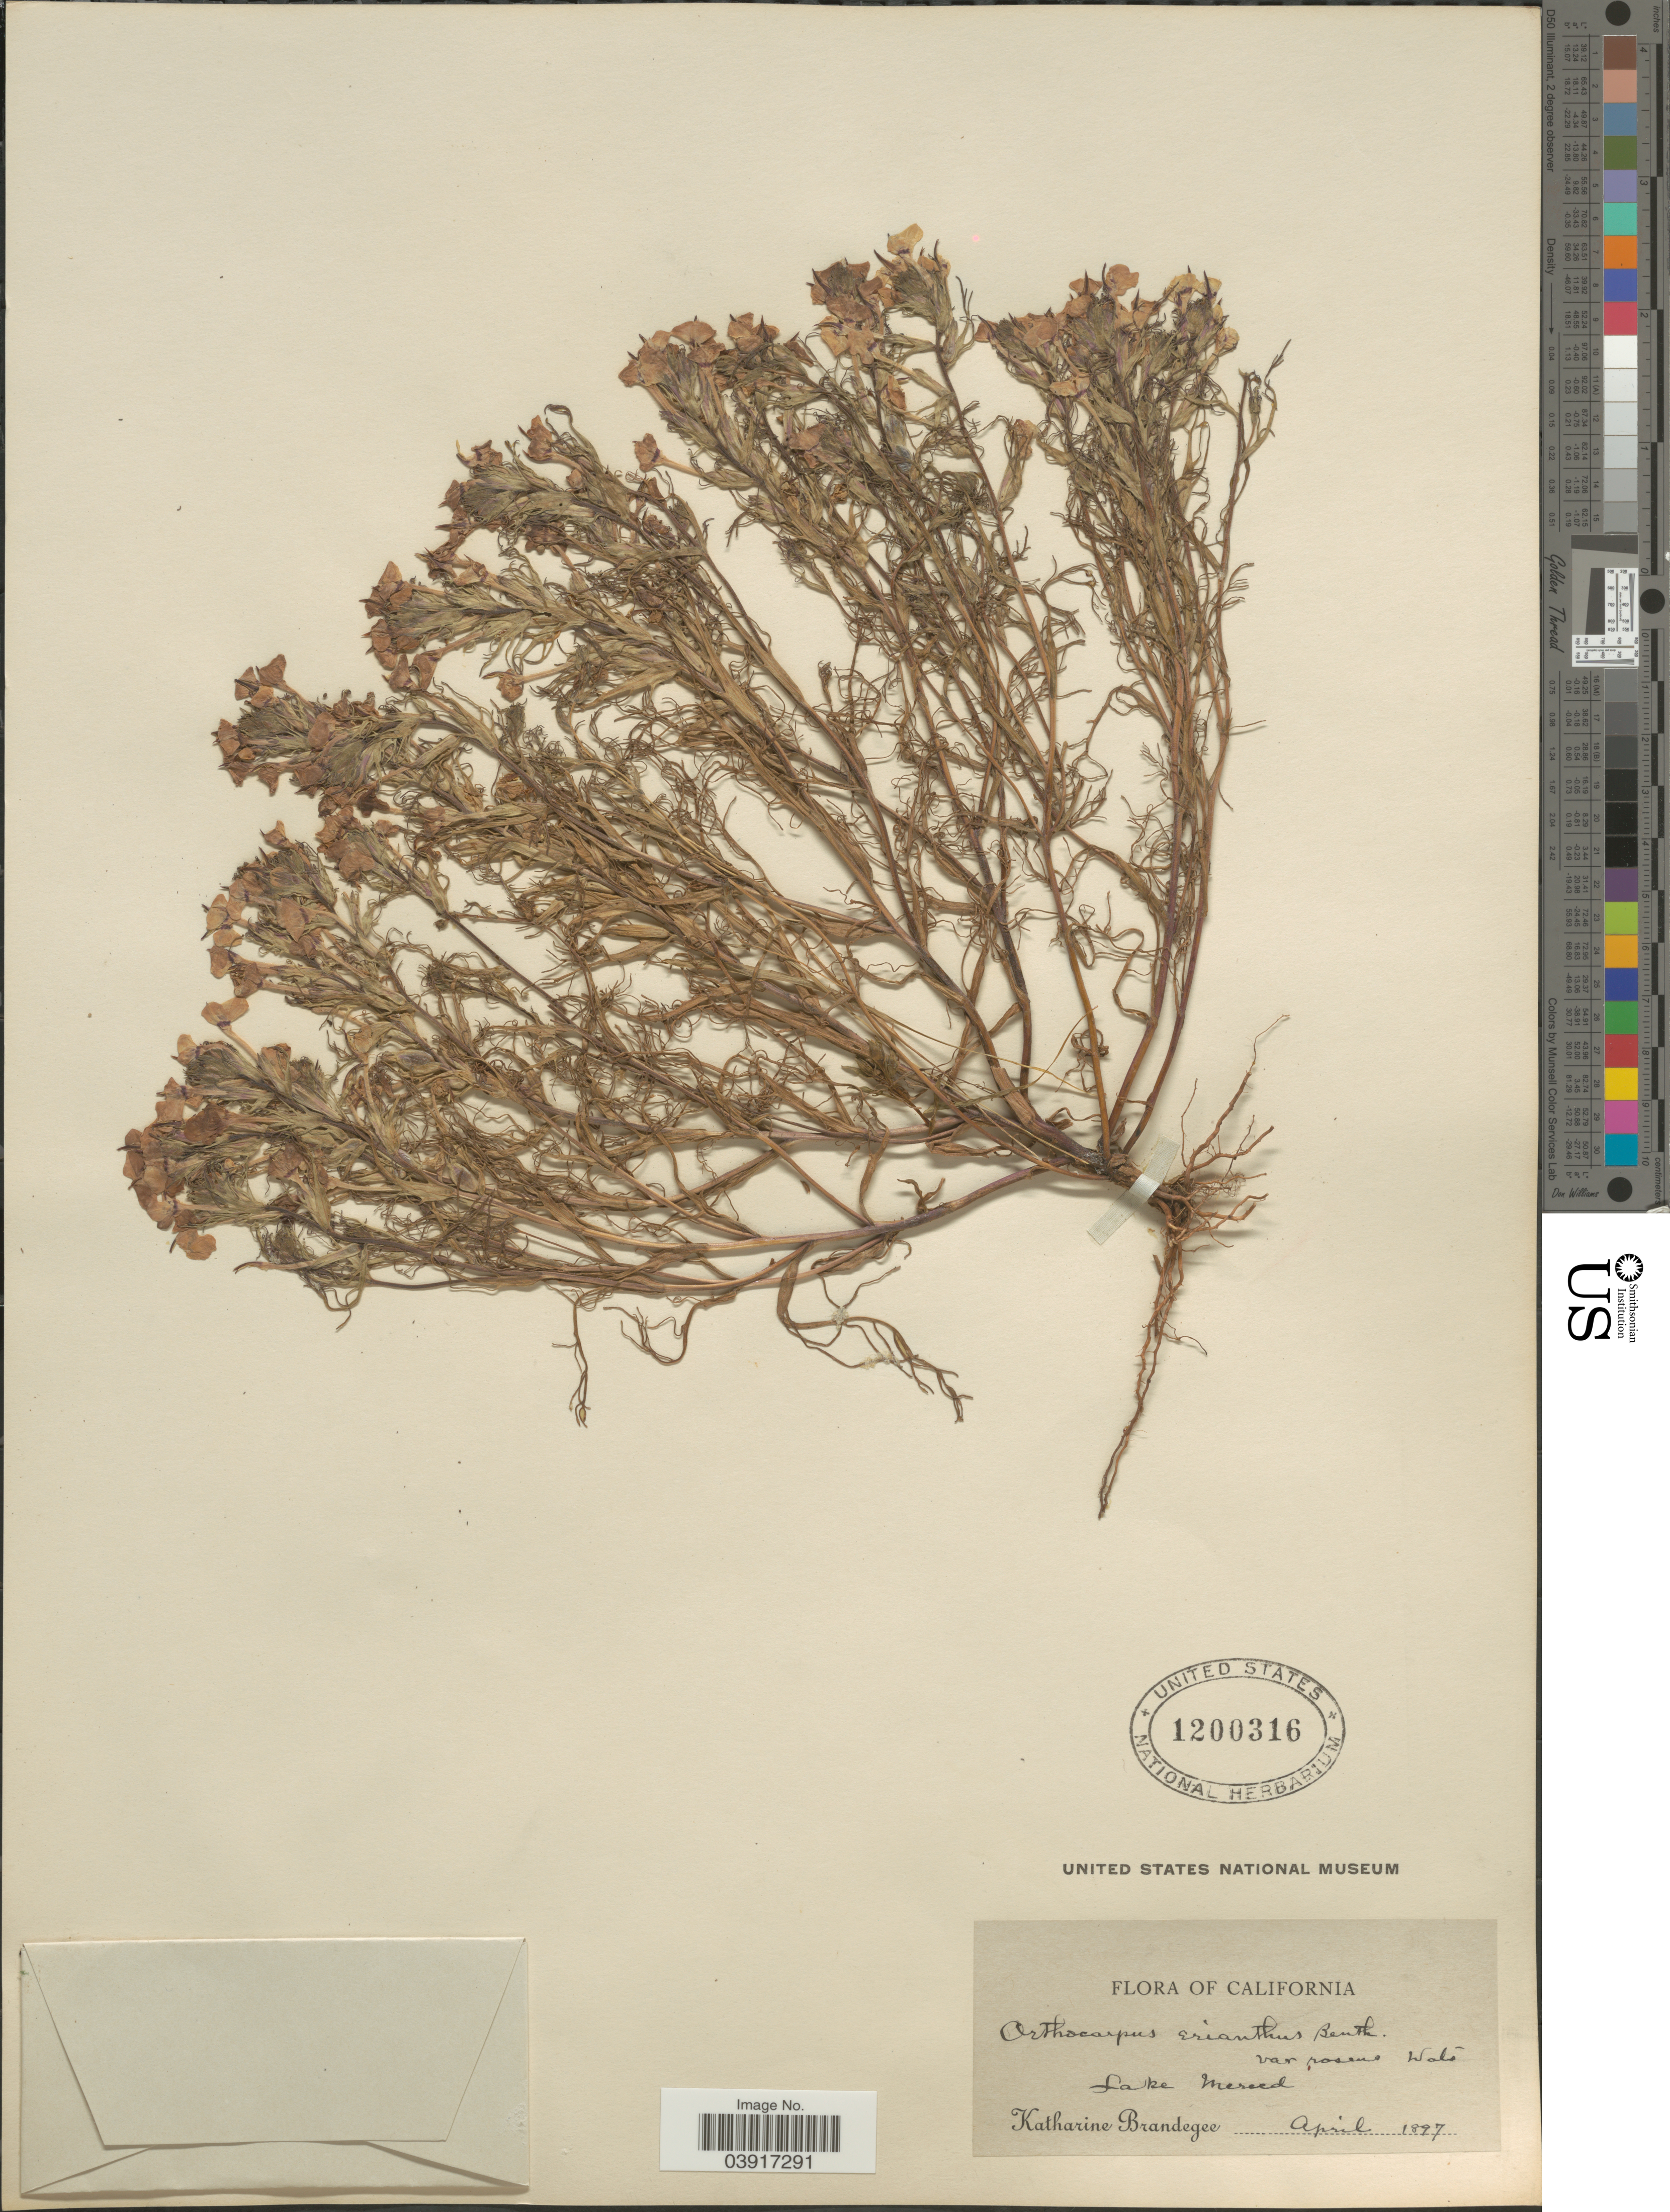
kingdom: Plantae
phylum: Tracheophyta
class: Magnoliopsida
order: Lamiales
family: Orobanchaceae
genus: Orthocarpus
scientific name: Orthocarpus erianthus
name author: Benth.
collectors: M. K. Brandegee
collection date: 1897-04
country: United States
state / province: California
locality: Lake Merced.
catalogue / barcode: US 1200316